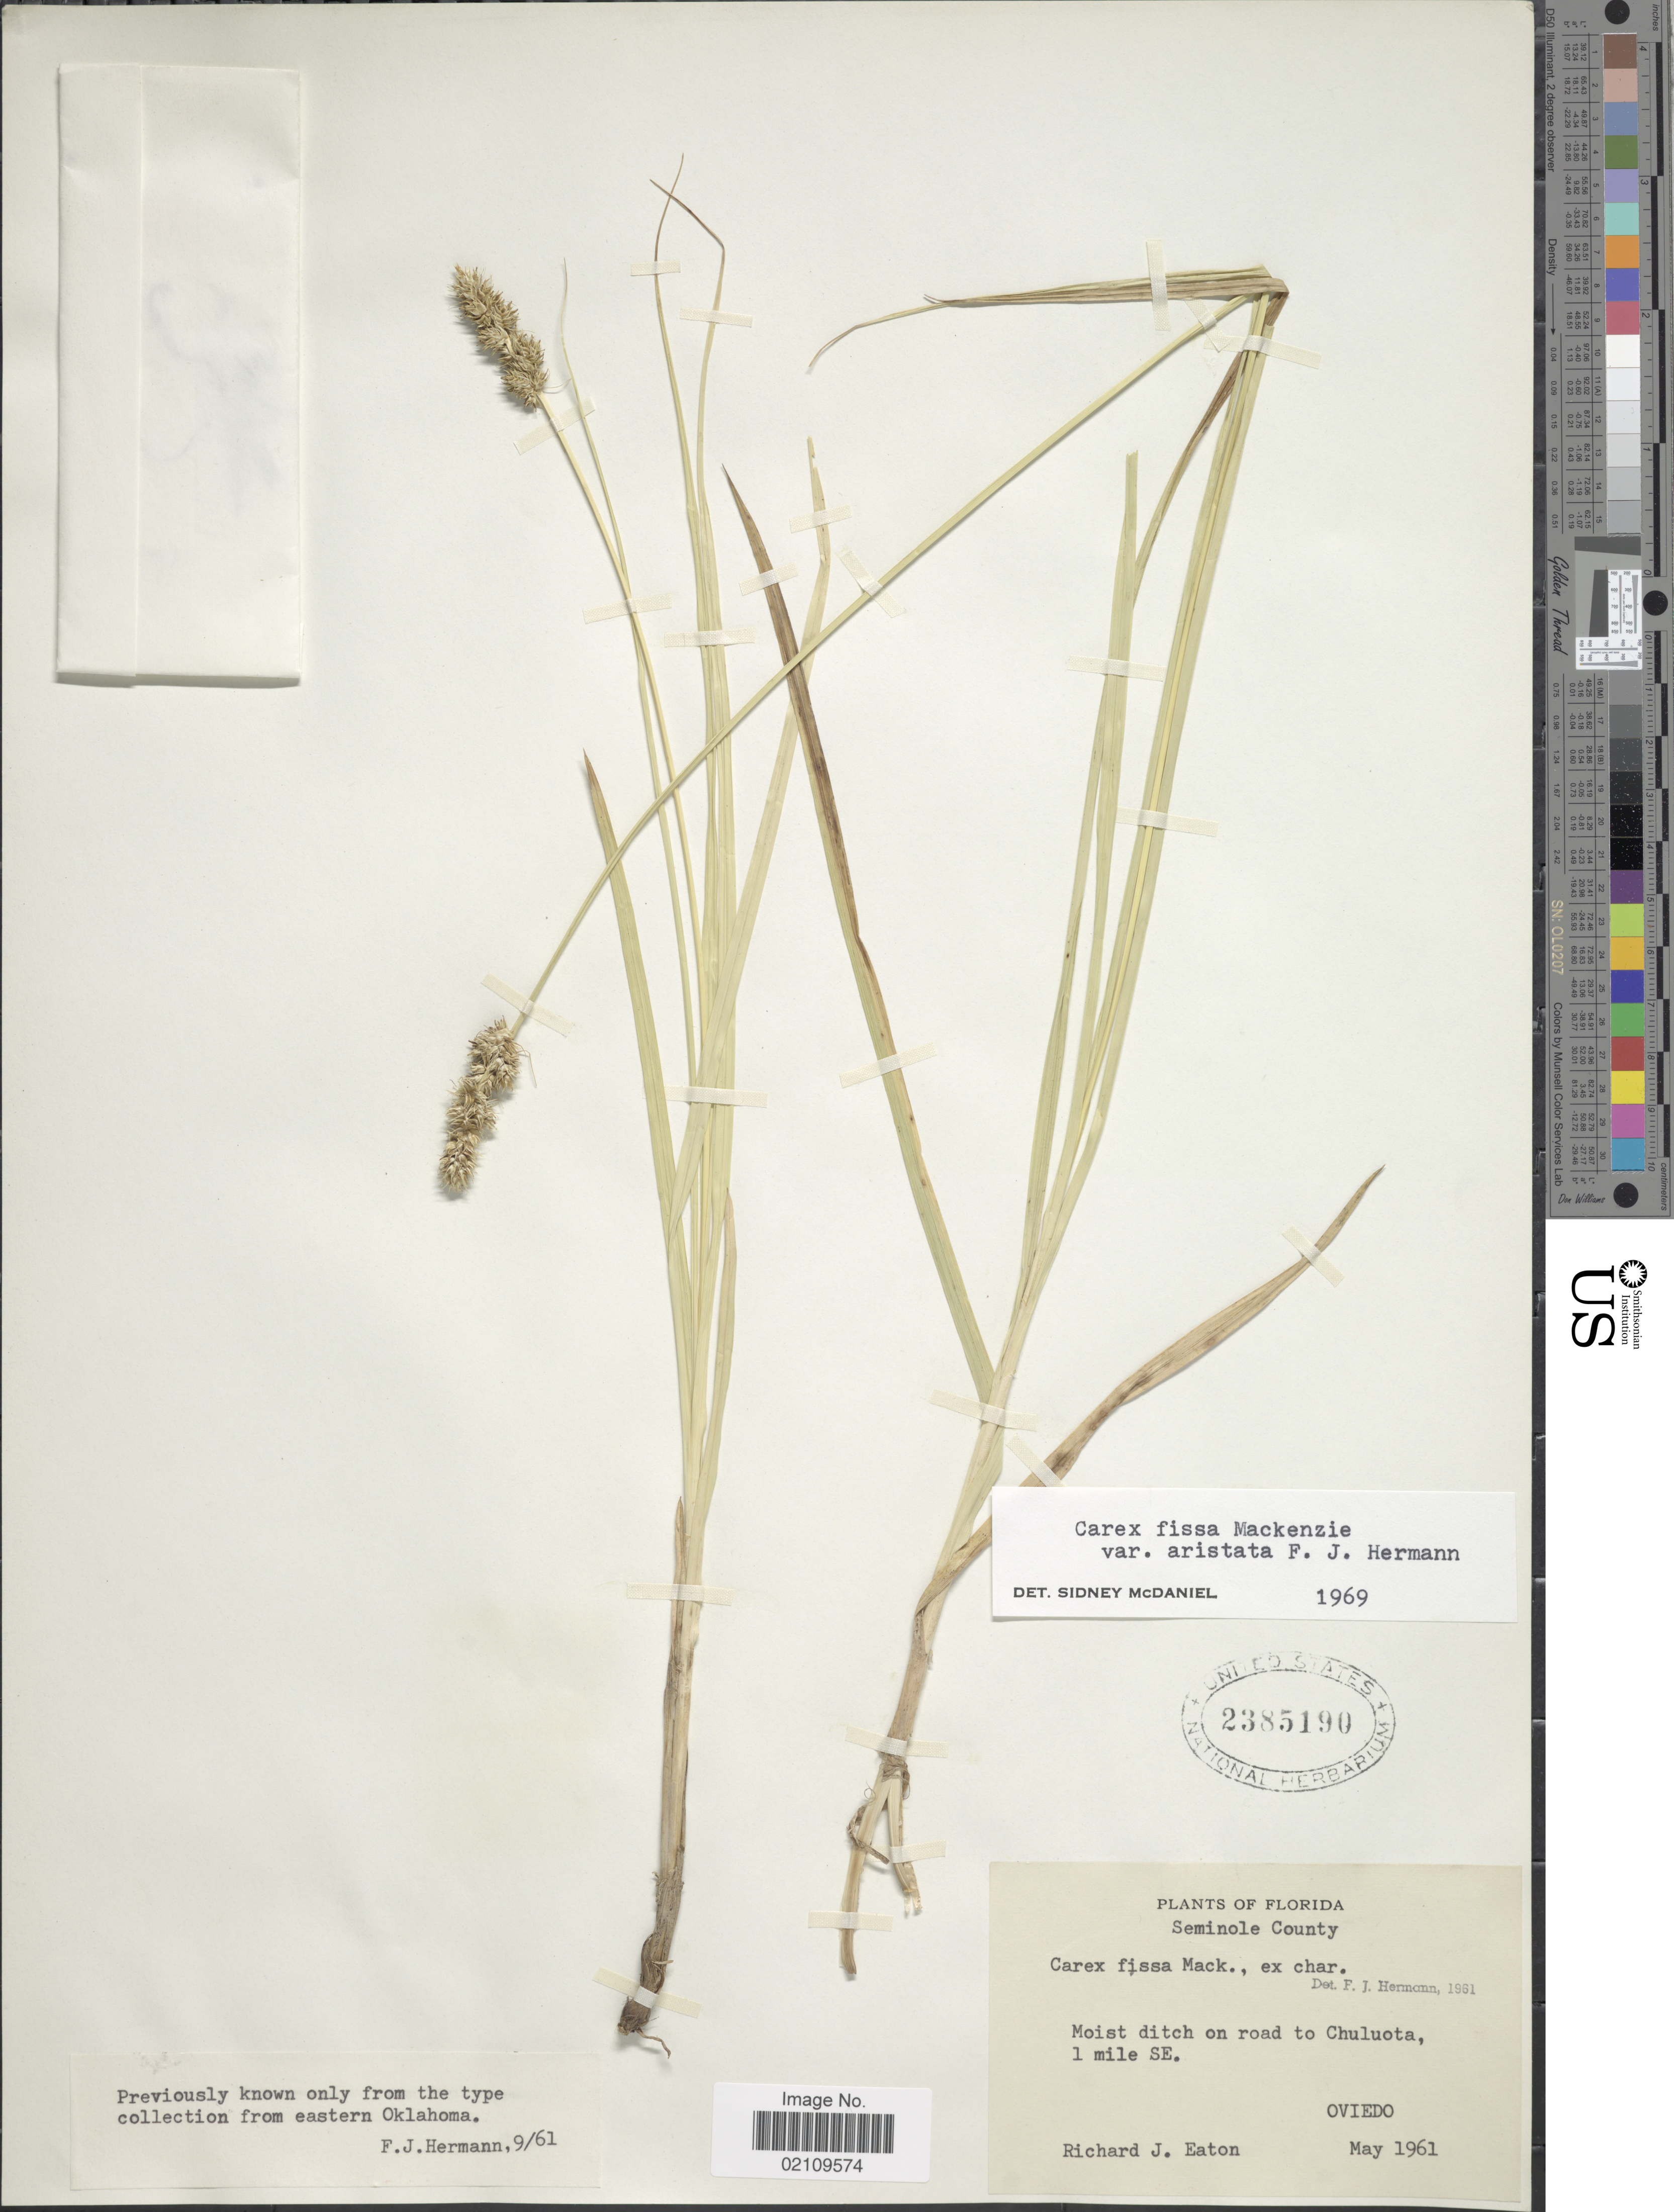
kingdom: Plantae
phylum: Tracheophyta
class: Liliopsida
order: Poales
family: Cyperaceae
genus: Carex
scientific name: Carex fissa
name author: Mack.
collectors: R. J. Eaton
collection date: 1961-05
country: United States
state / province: Florida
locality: Seminole County, Moist ditch on road to Chuluota, 1 mile SE Oviedo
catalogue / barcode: US 2385190